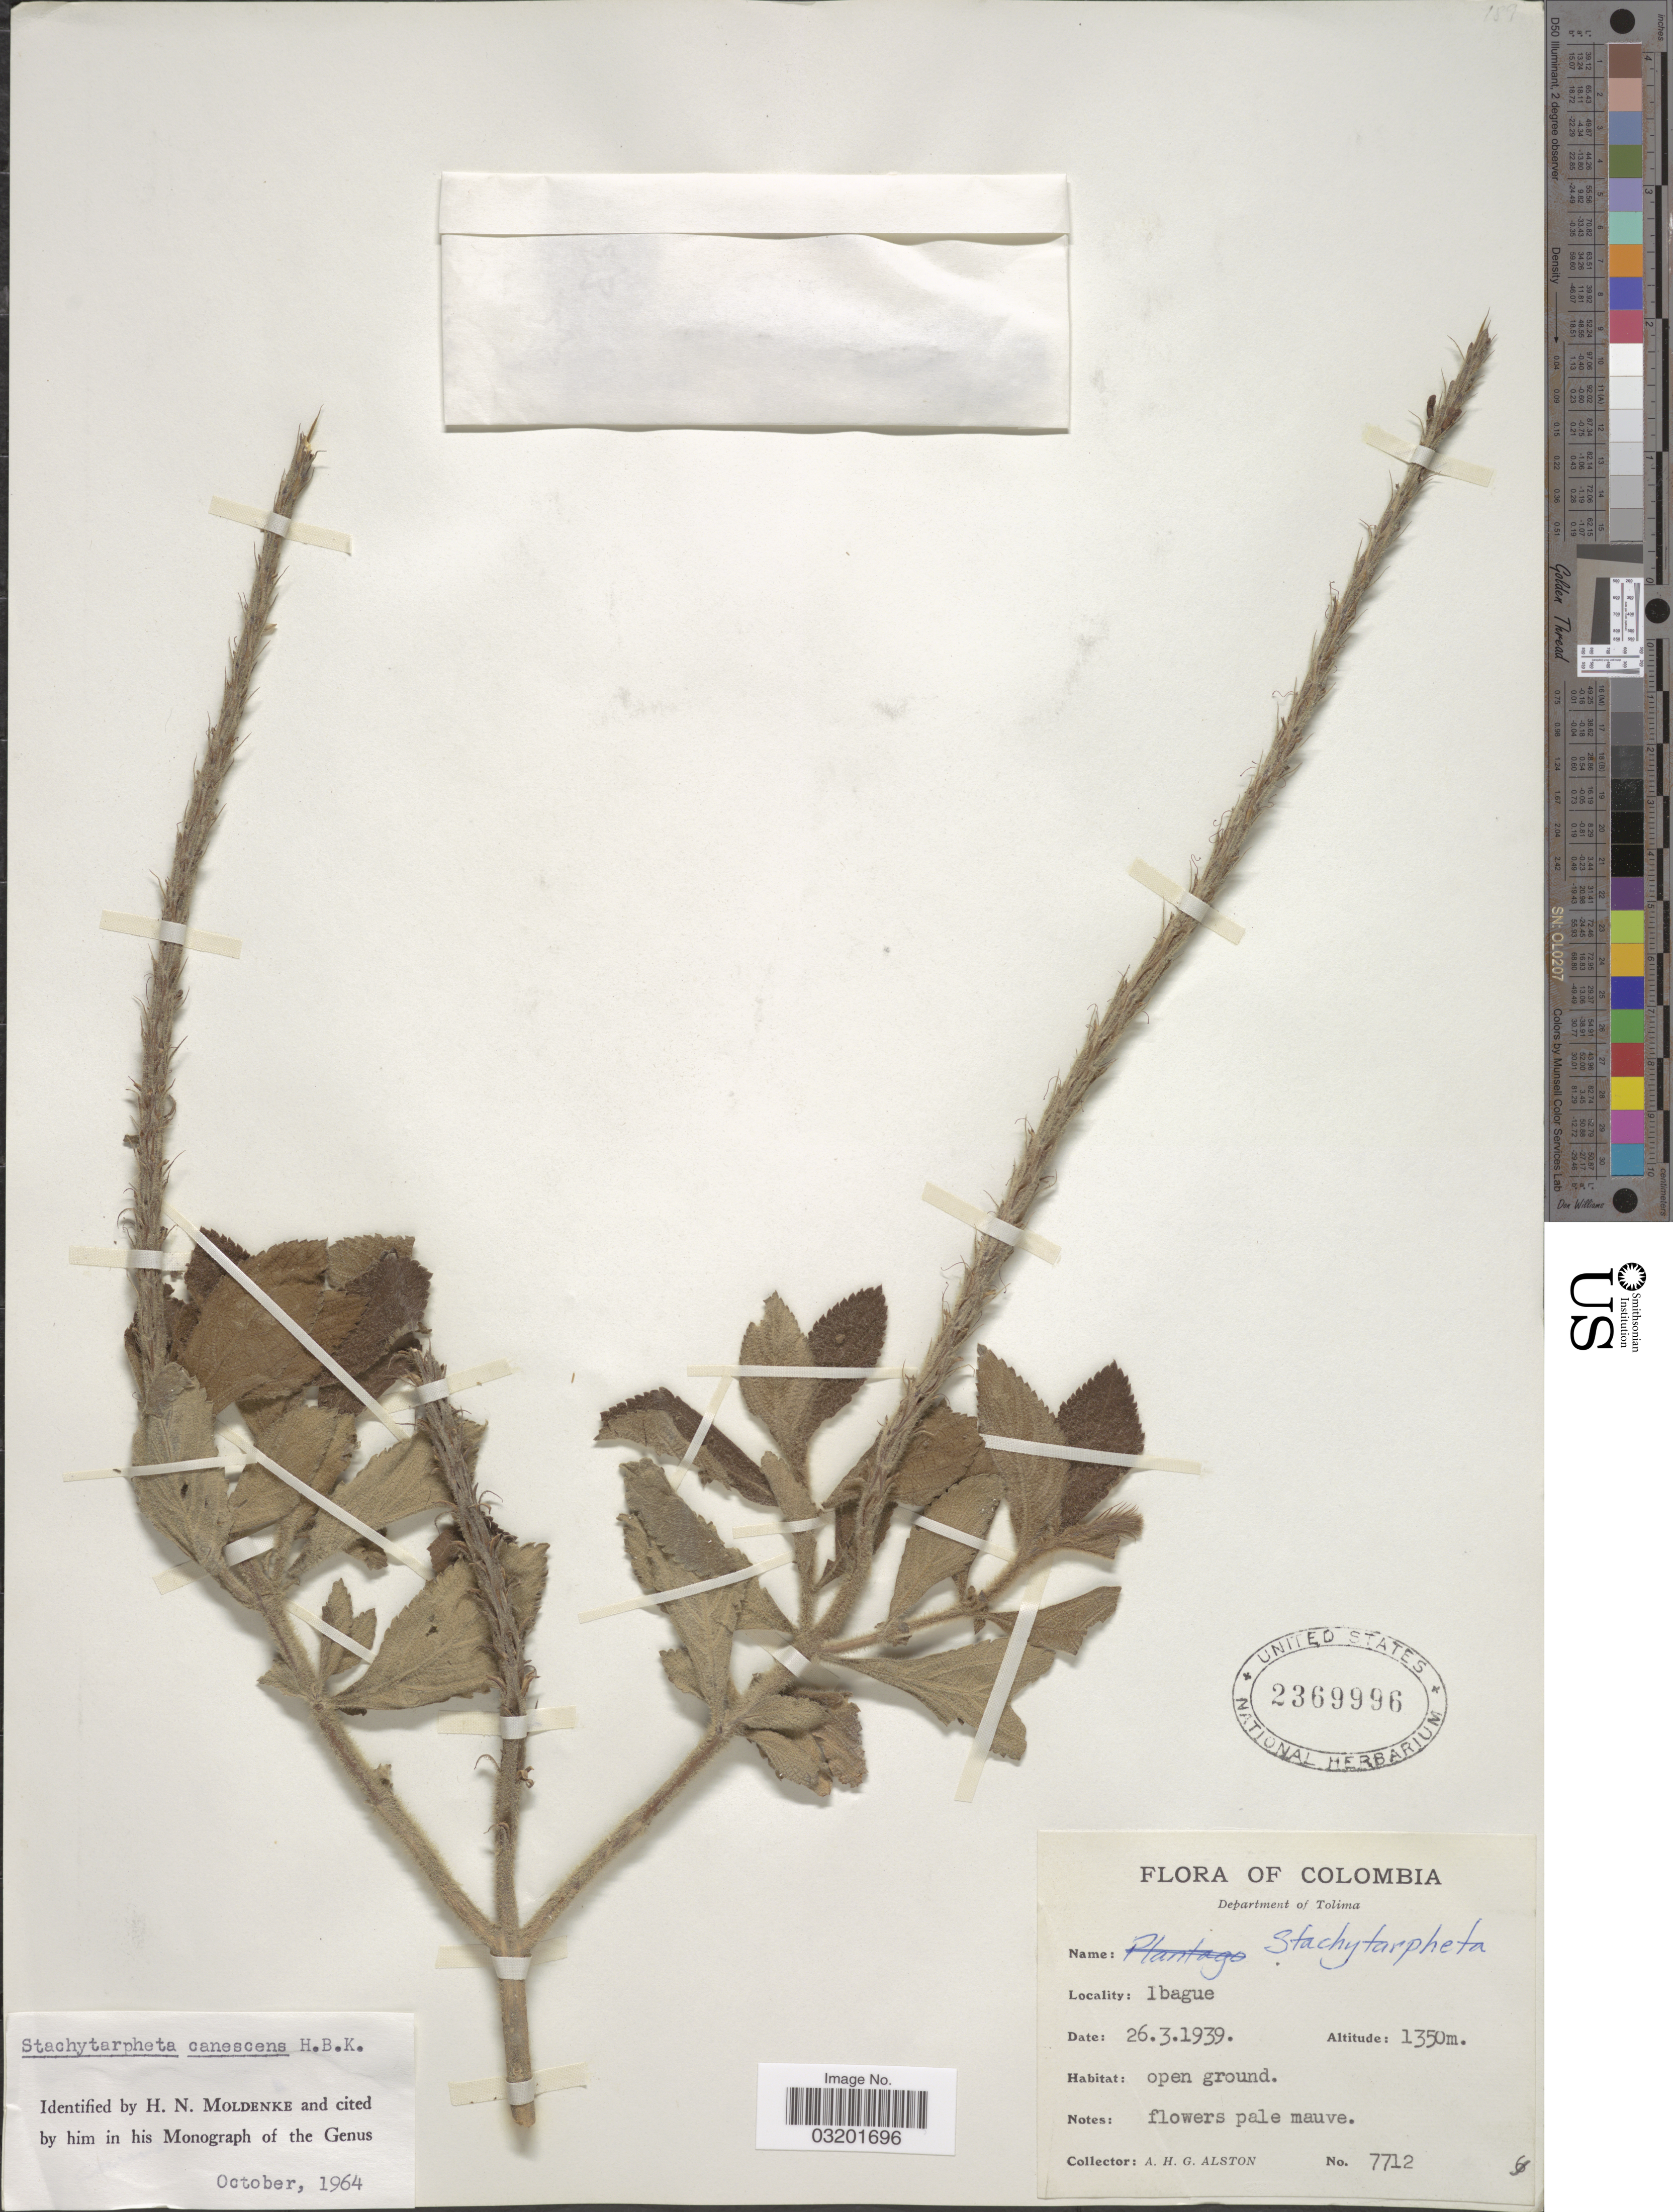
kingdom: Plantae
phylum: Tracheophyta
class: Magnoliopsida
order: Lamiales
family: Verbenaceae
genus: Stachytarpheta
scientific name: Stachytarpheta canescens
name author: Kunth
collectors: A. H. Alston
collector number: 7712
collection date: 1939-03-26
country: Colombia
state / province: Tolima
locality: Department of Tolima. Ibague.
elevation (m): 1350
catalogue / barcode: US 2369996